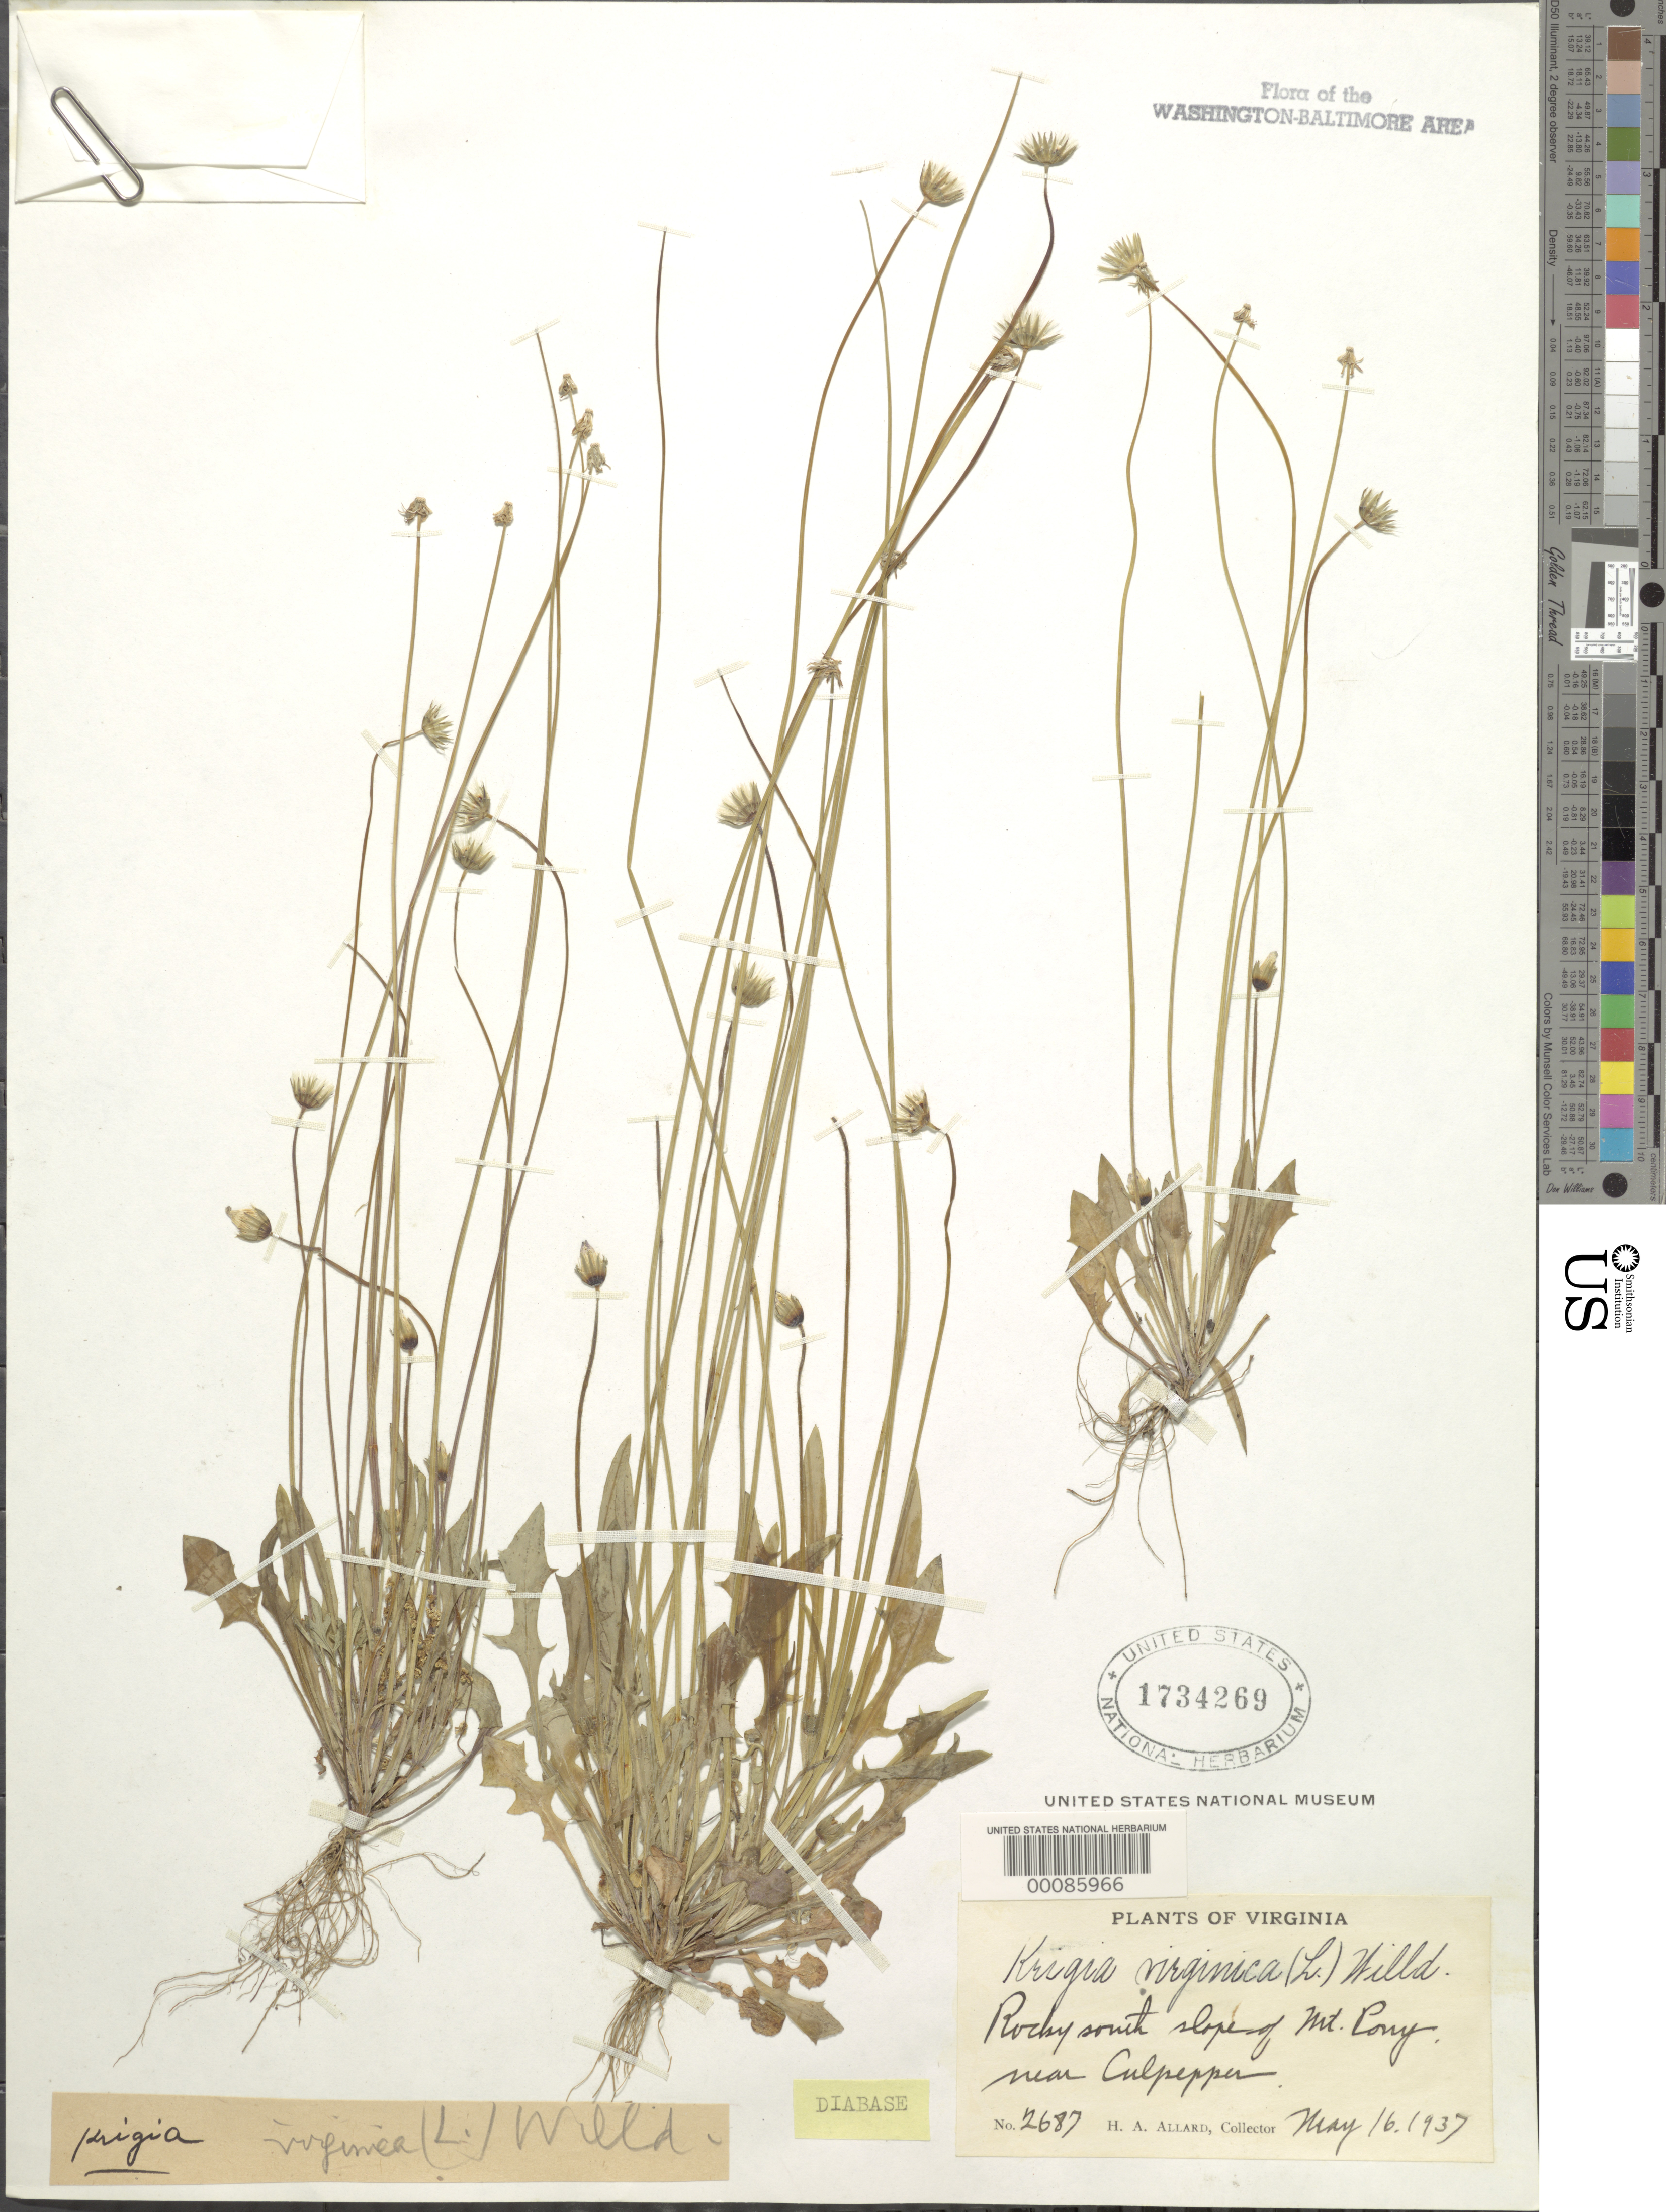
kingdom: Plantae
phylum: Tracheophyta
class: Magnoliopsida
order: Asterales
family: Asteraceae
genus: Krigia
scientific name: Krigia virginica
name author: (L.) Willd.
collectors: H. A. Allard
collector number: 2687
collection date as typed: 16 May 1937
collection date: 1937-05-16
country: United States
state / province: Virginia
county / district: Culpeper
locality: South slope of Mount Pony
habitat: Rocky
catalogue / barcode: US 1734269